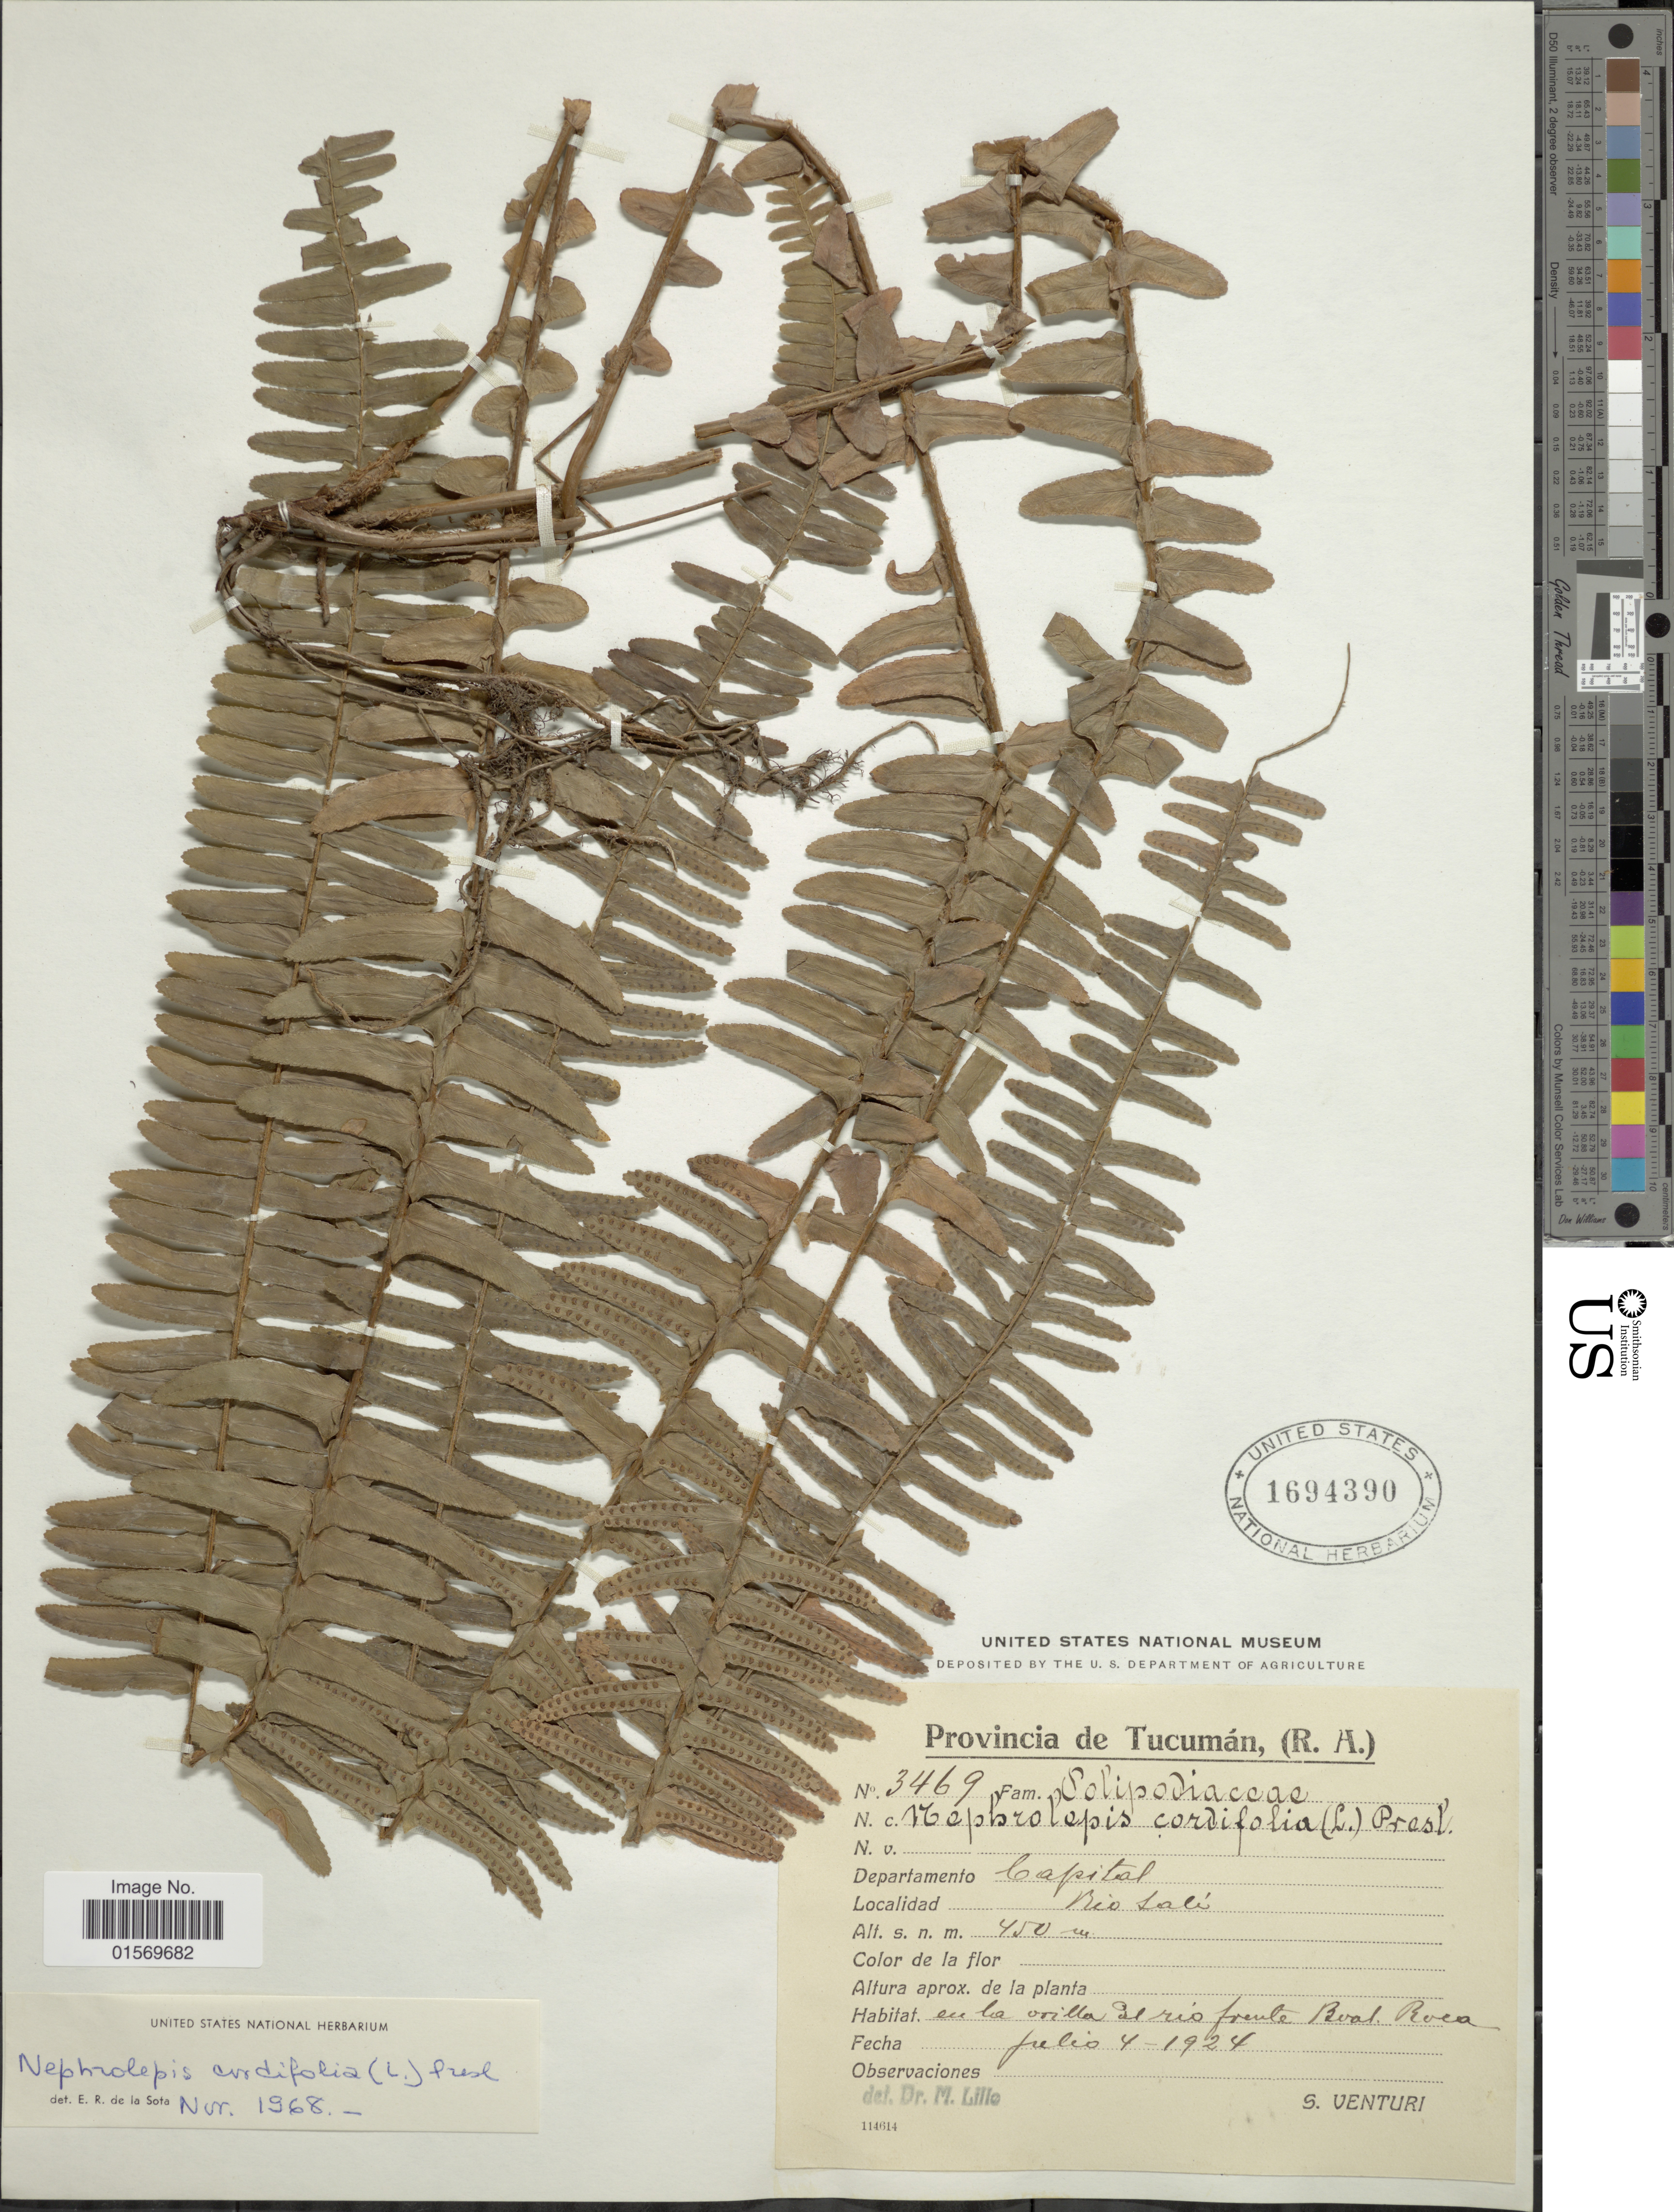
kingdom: Plantae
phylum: Tracheophyta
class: Polypodiopsida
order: Polypodiales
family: Nephrolepidaceae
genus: Nephrolepis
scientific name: Nephrolepis cordifolia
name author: (L.) C. Presl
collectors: S. Venturi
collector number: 3469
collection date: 1924-07-04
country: Argentina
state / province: Tucuman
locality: (R.A.) Dep. Capital, Rio Sali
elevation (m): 450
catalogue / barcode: US 1694390